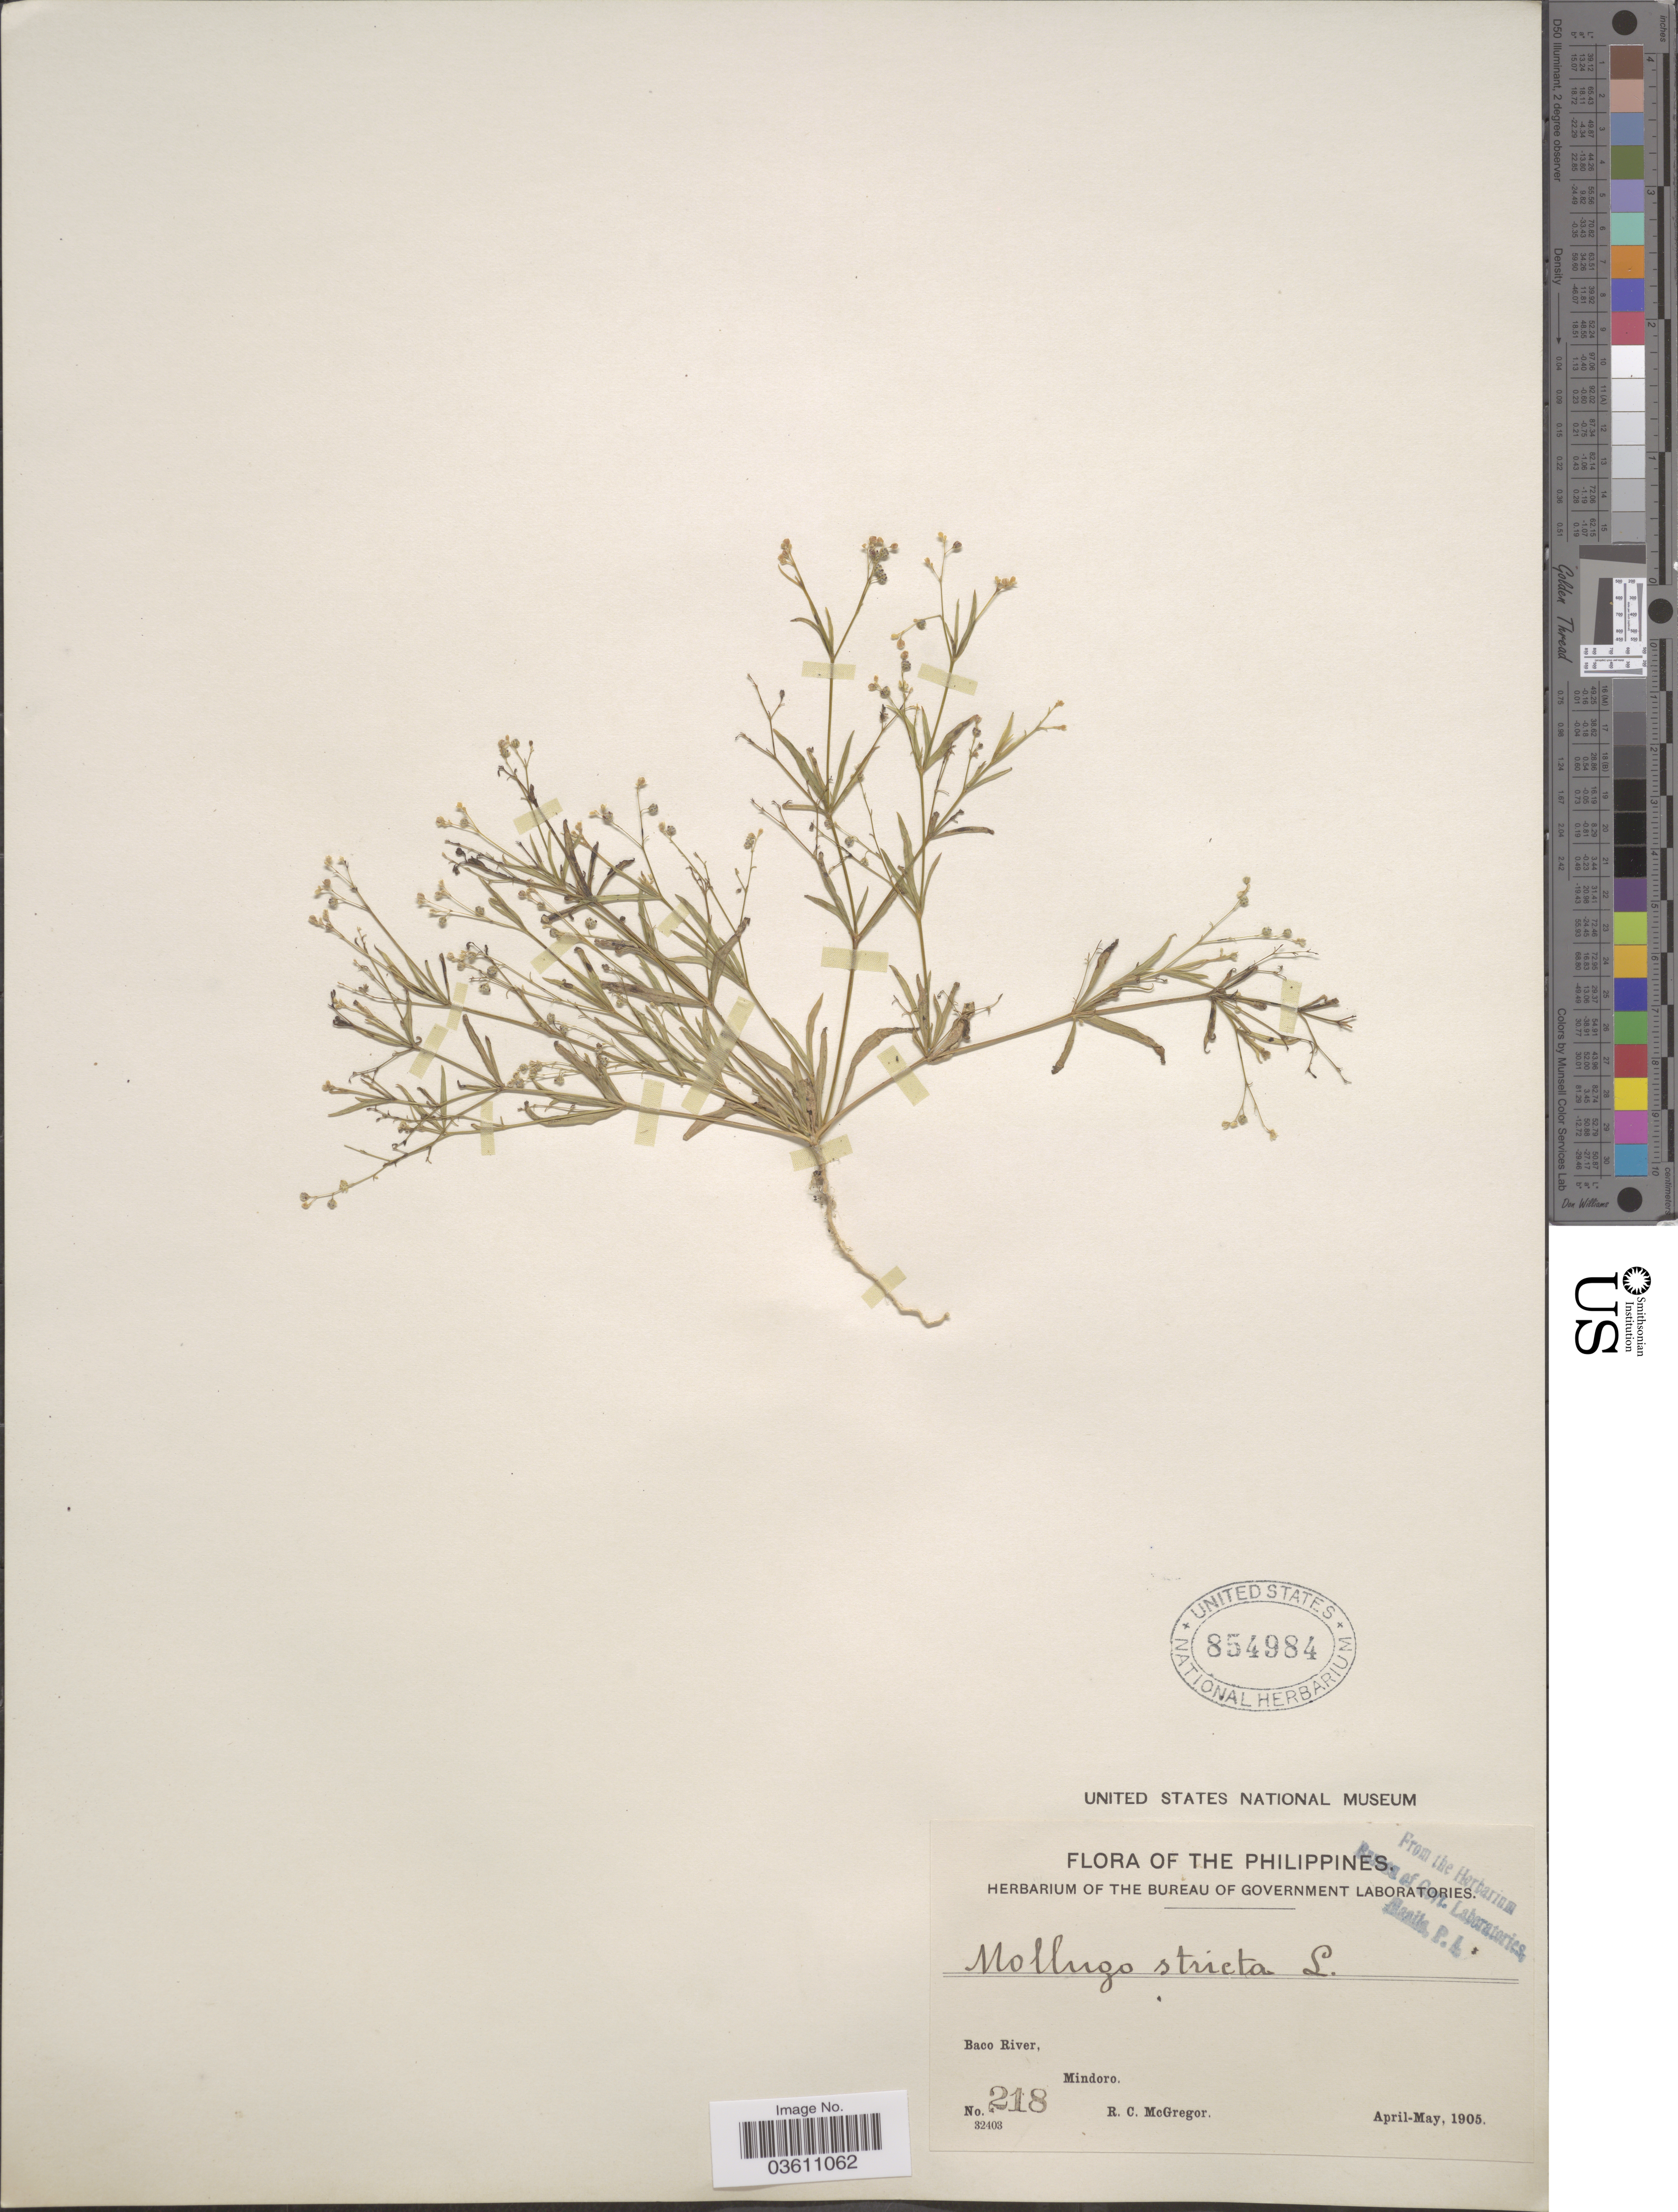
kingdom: Plantae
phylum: Tracheophyta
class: Magnoliopsida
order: Caryophyllales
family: Molluginaceae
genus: Trigastrotheca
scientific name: Trigastrotheca pentaphylla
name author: (L.) Thulin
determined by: Strong, Mark T., (BOT), Smithsonian Institution - National Museum of Natural History (UNITED STATES)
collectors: R. C. McGregor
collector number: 218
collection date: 1905-04/1905-05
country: Philippines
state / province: Mimaropa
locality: Baco River, Mindoro.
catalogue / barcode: US 854984